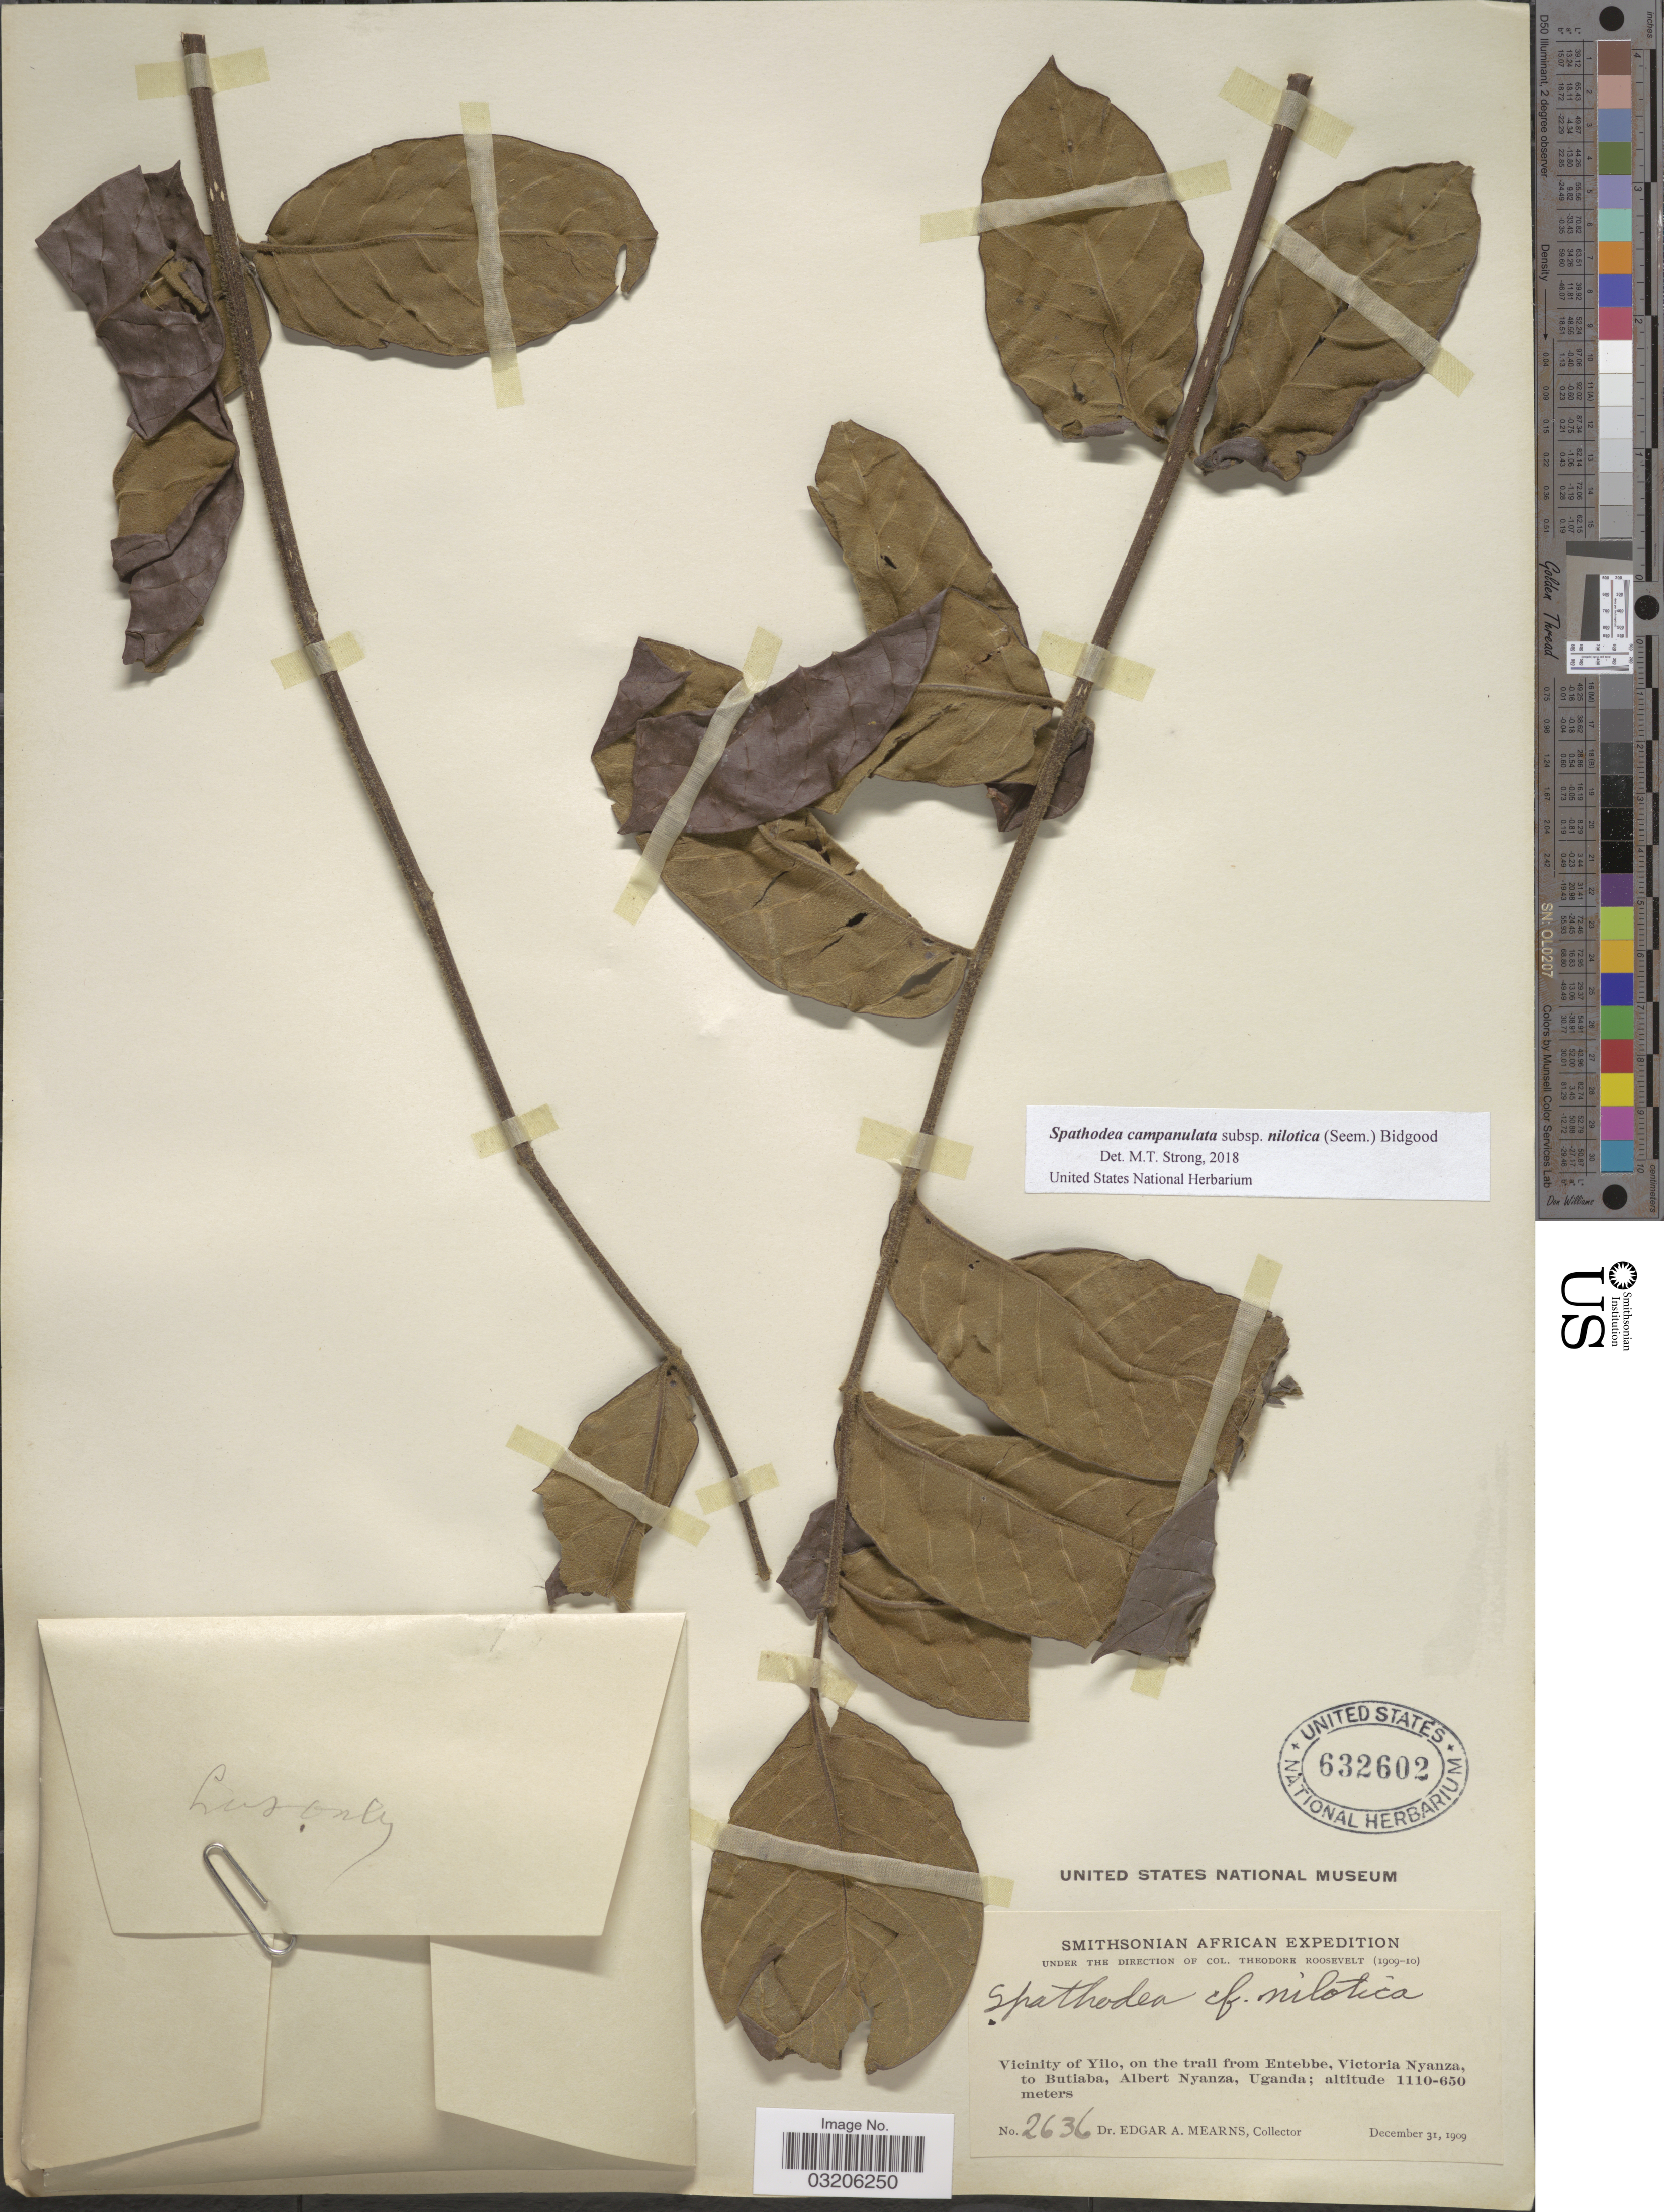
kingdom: Plantae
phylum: Tracheophyta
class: Magnoliopsida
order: Lamiales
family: Bignoniaceae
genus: Spathodea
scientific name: Spathodea campanulata subsp. nilotica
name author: (Seem.) Bidgood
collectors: E. A. Mearns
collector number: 2636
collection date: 1909-12-31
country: Uganda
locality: Vicinity of Yilo, on the trail from Entebbe, Victoria Nyanza, to Butiaba, Albert Nyanza.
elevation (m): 650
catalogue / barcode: US 632602